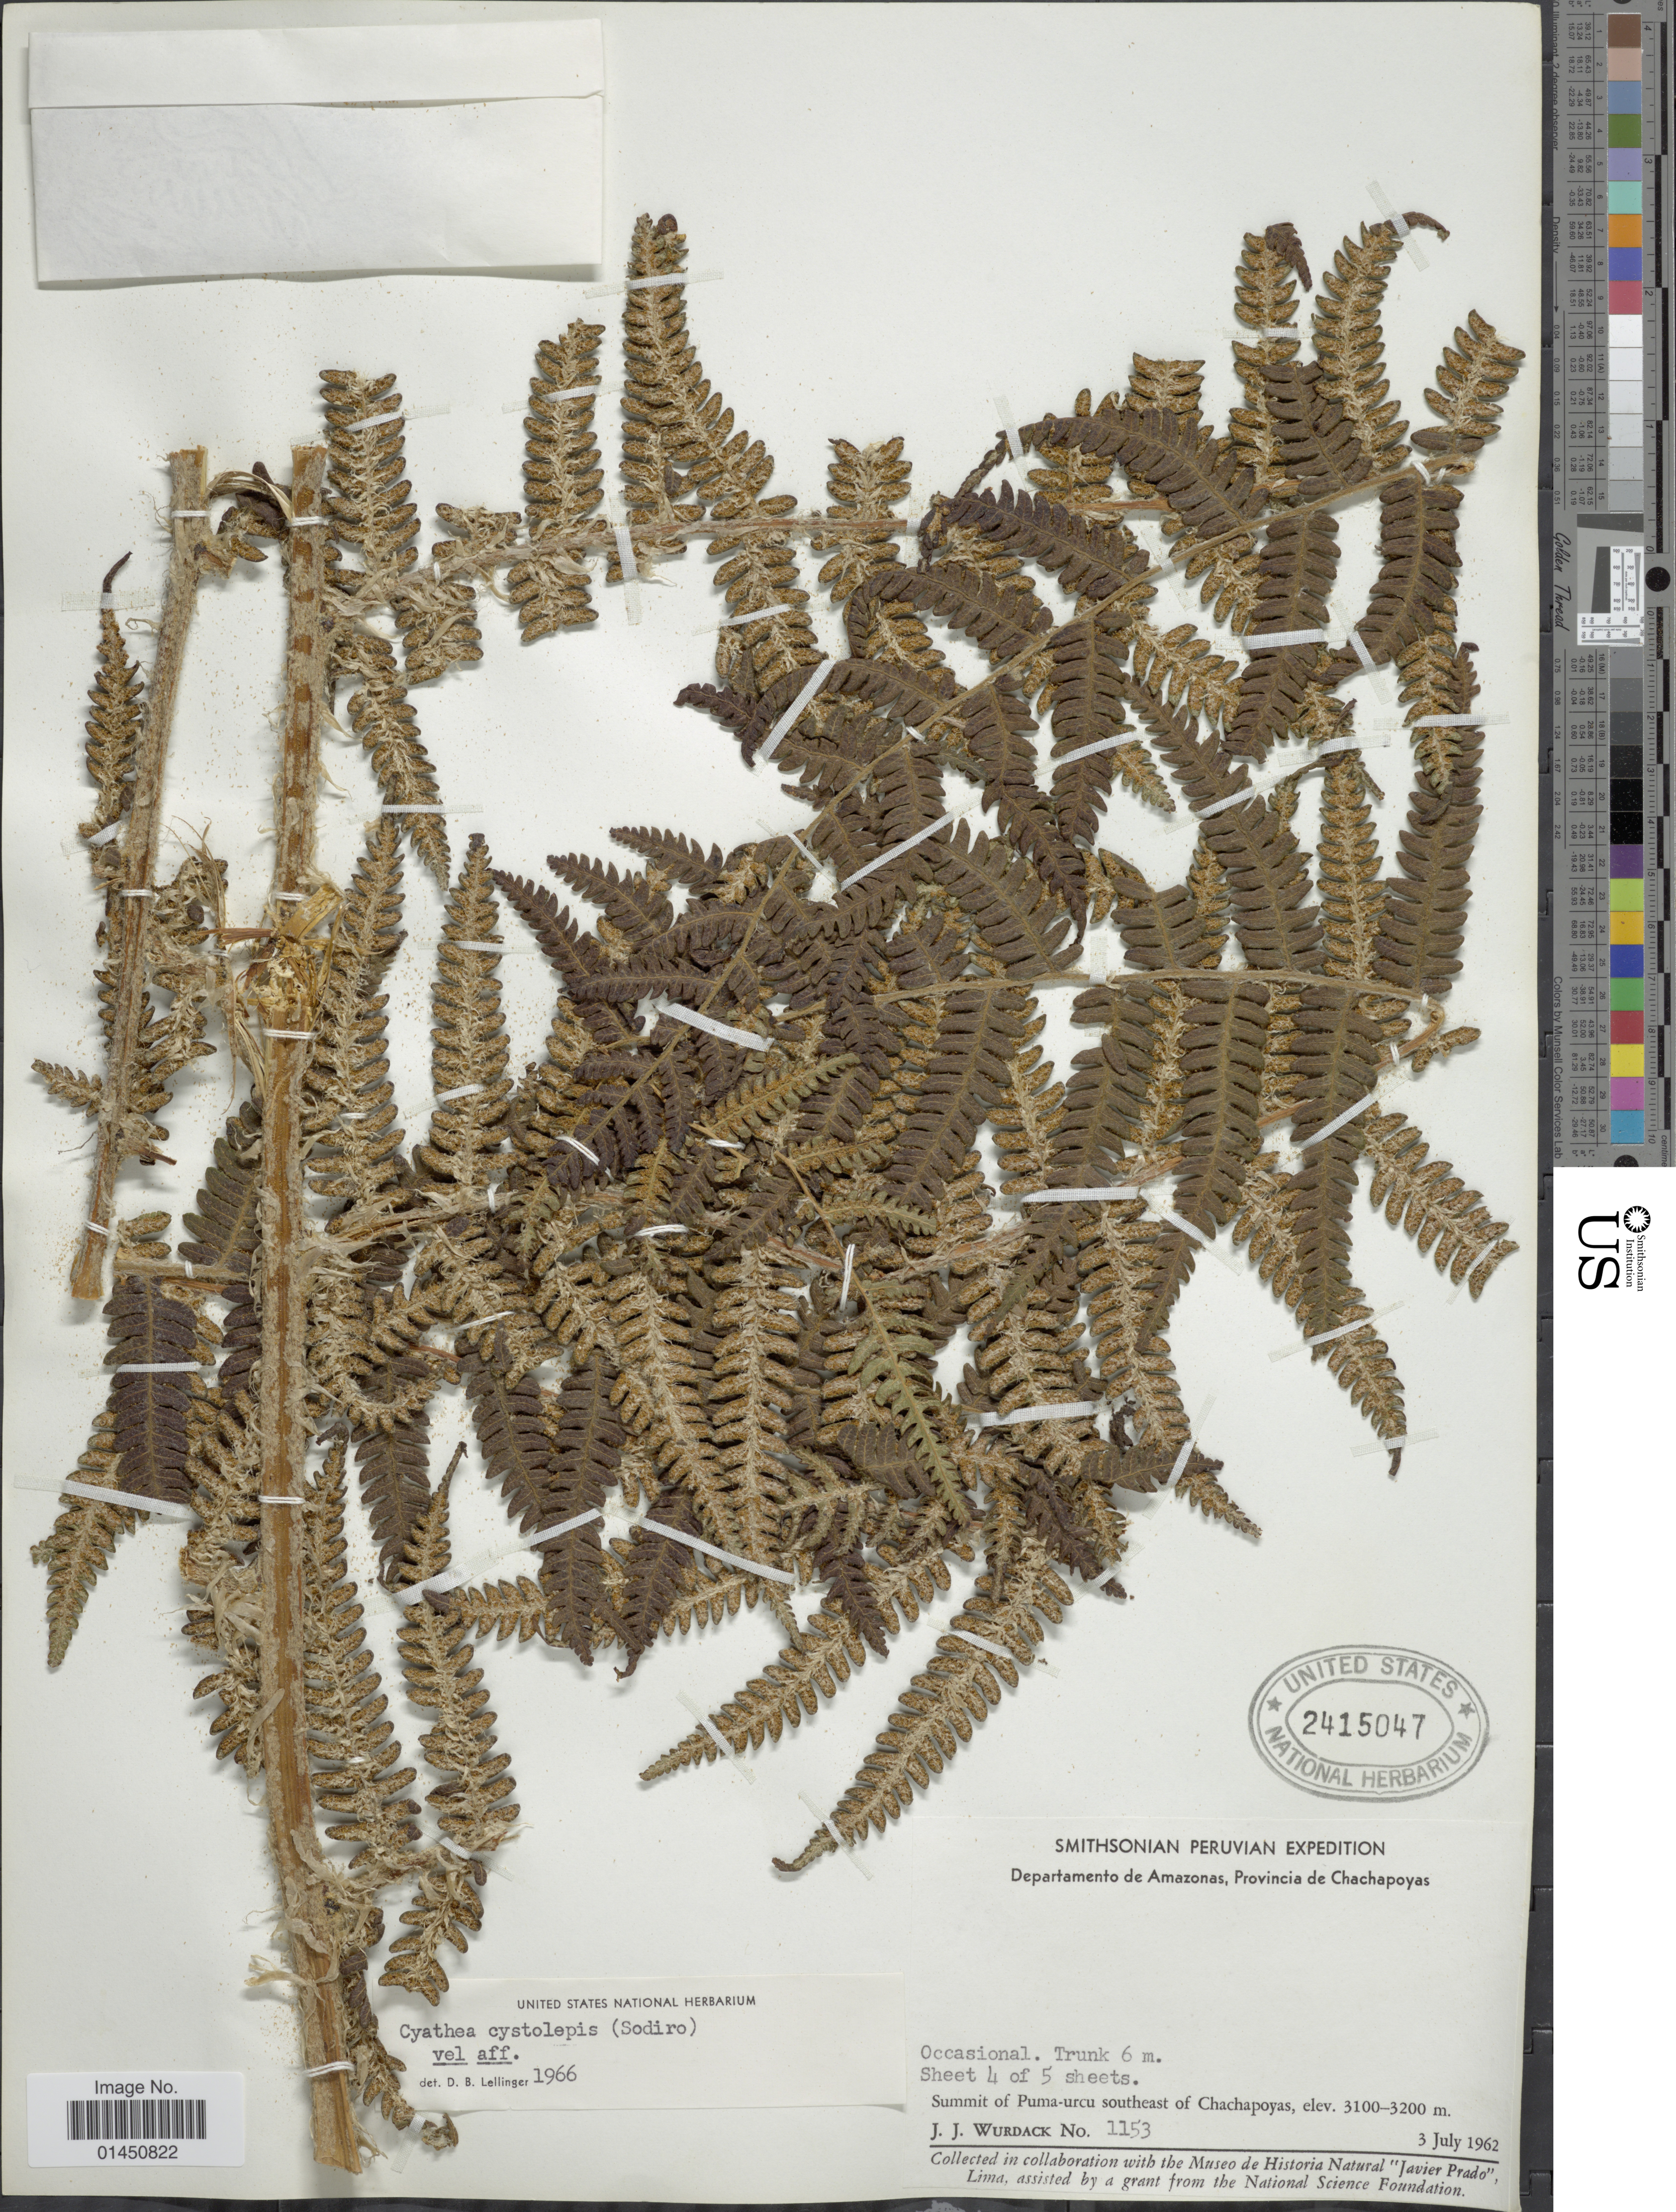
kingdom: Plantae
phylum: Tracheophyta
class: Polypodiopsida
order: Cyatheales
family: Cyatheaceae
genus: Cyathea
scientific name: Cyathea atahuallpa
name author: (R.M. Tryon) Lellinger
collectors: J. J. Wurdack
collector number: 1153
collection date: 1962-07-03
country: Peru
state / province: Amazonas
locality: Provincia de Chachapoyas, summit of Puma-urcu southeast of Chachapoyas.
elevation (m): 3100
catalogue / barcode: US 2415047